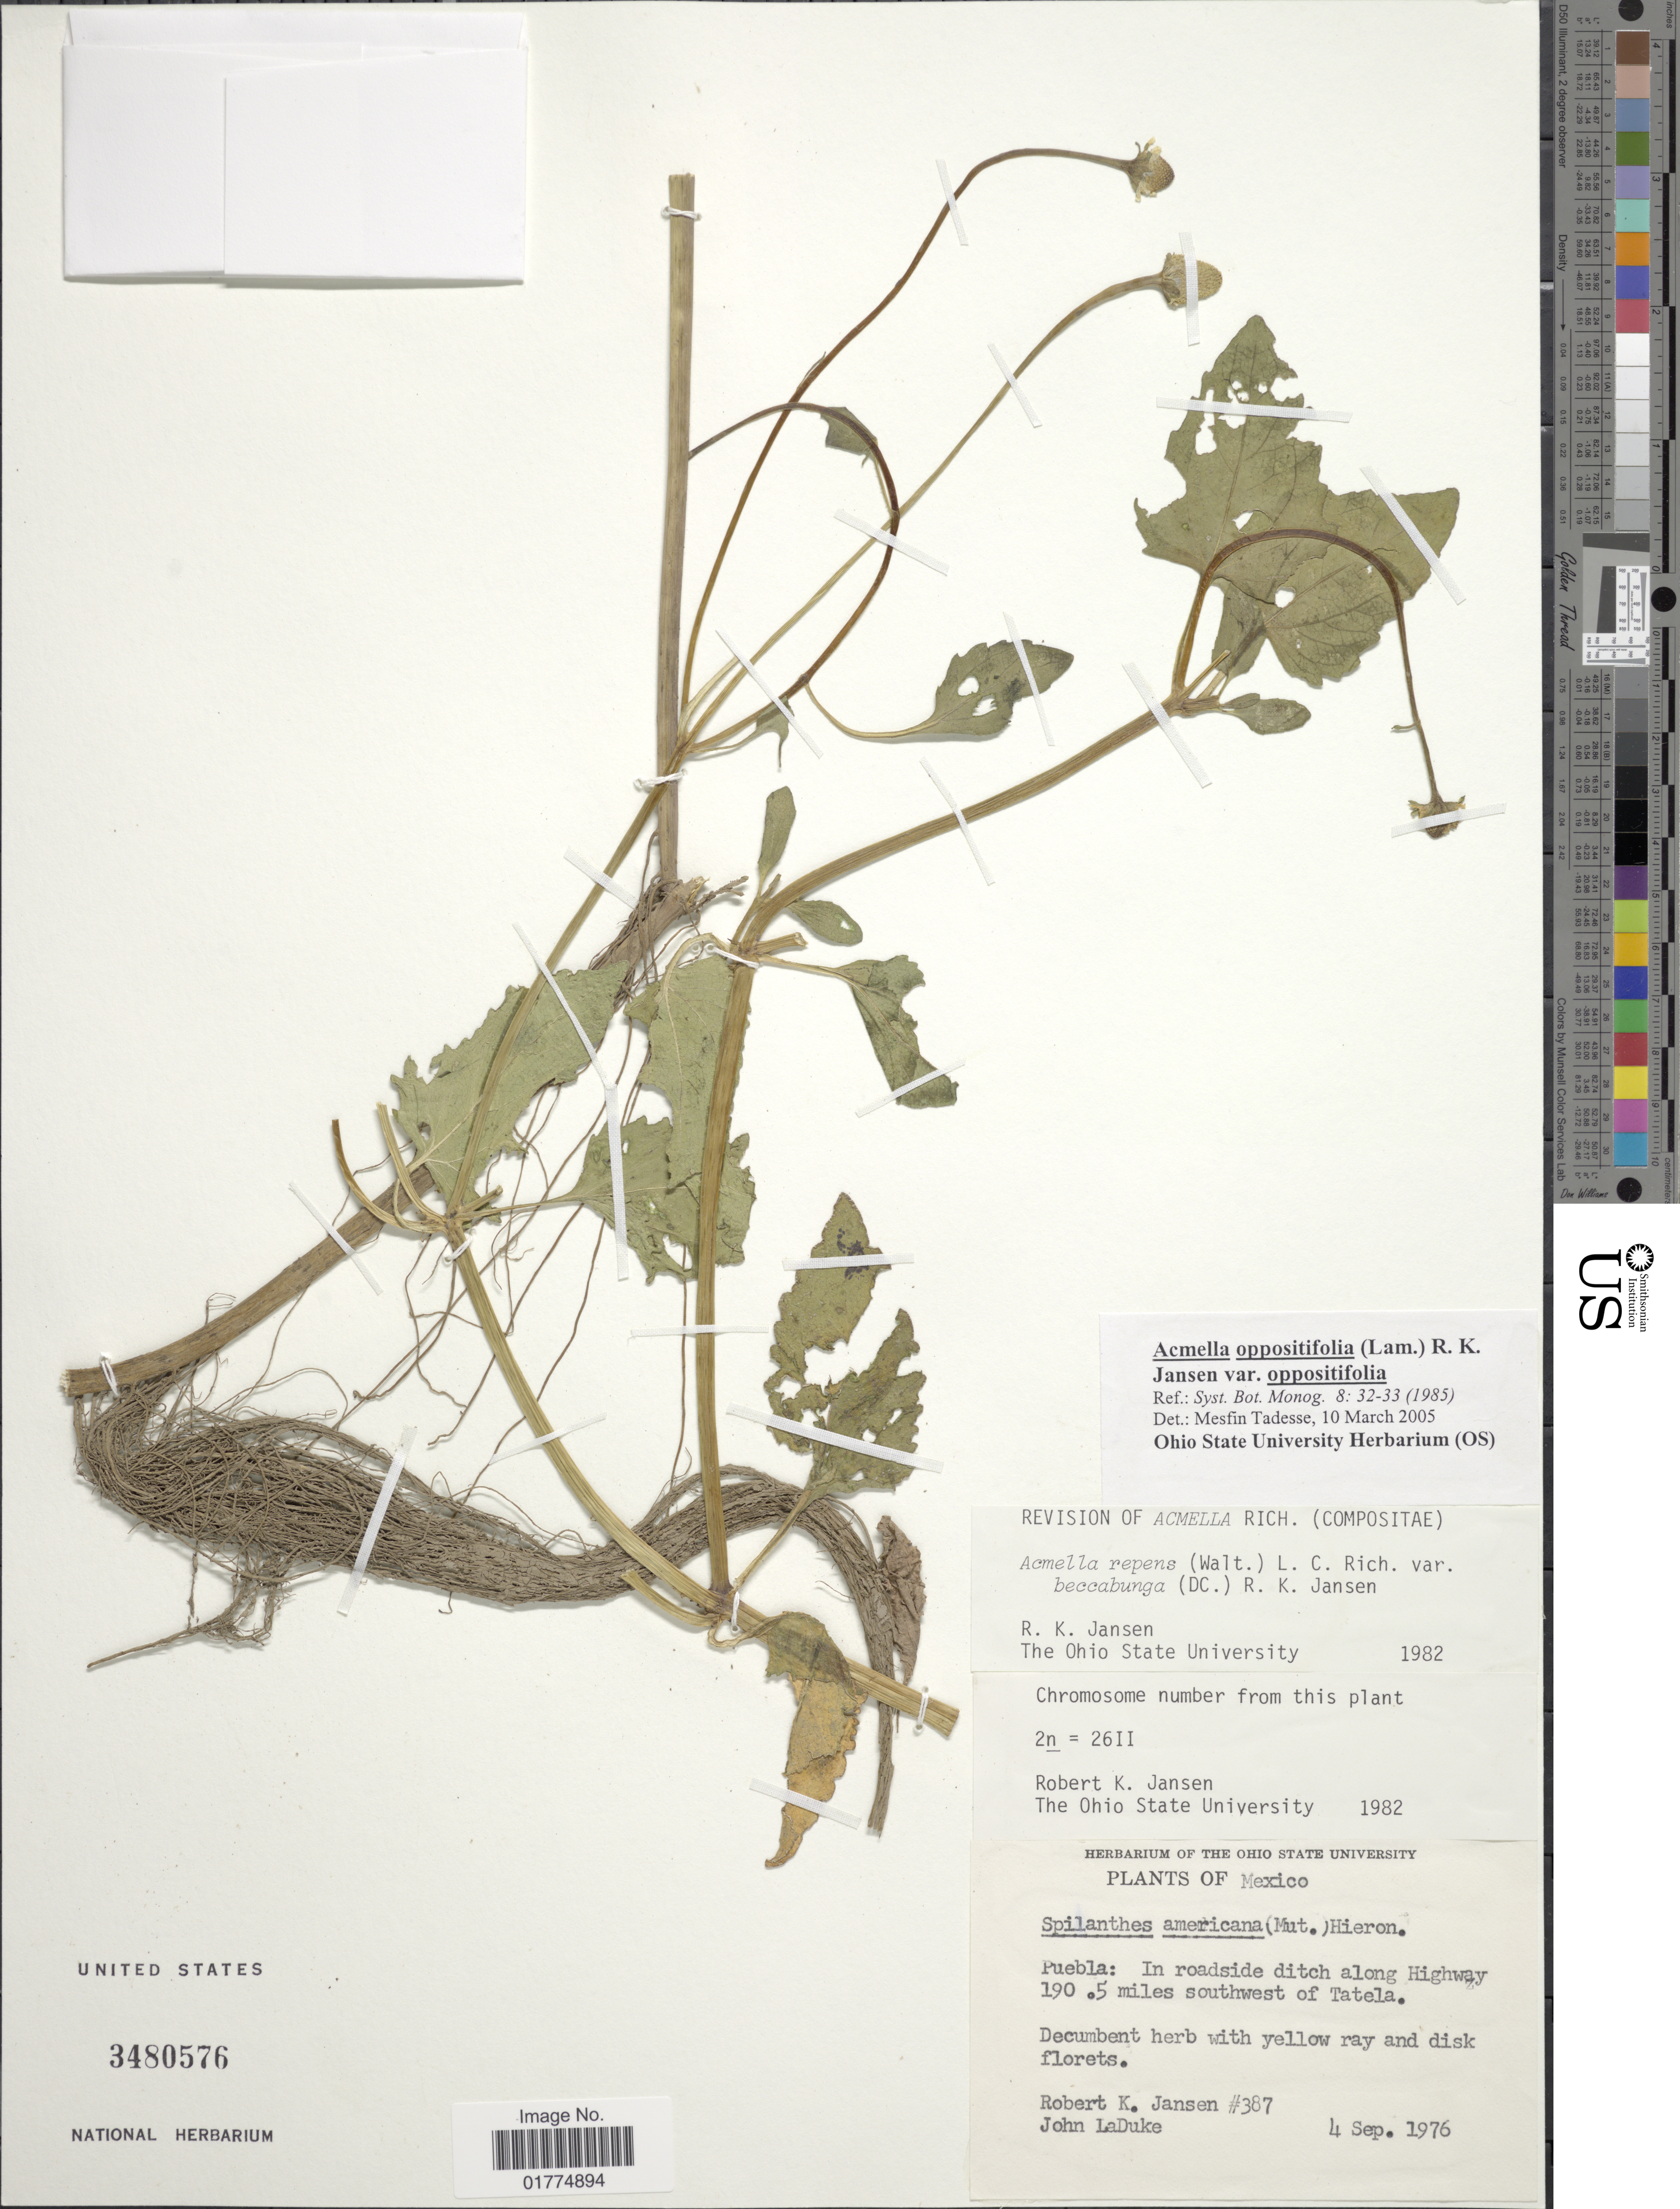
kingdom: Plantae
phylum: Tracheophyta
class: Magnoliopsida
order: Asterales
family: Asteraceae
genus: Acmella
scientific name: Acmella repens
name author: (Walter) Rich.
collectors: R. K. Jansen & J. Laduke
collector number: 387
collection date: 1976-09-04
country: Mexico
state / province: Puebla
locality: Puebla: In roadside ditch along Highway 190. 5 miles southwest of Tatela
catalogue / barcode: US 3480576